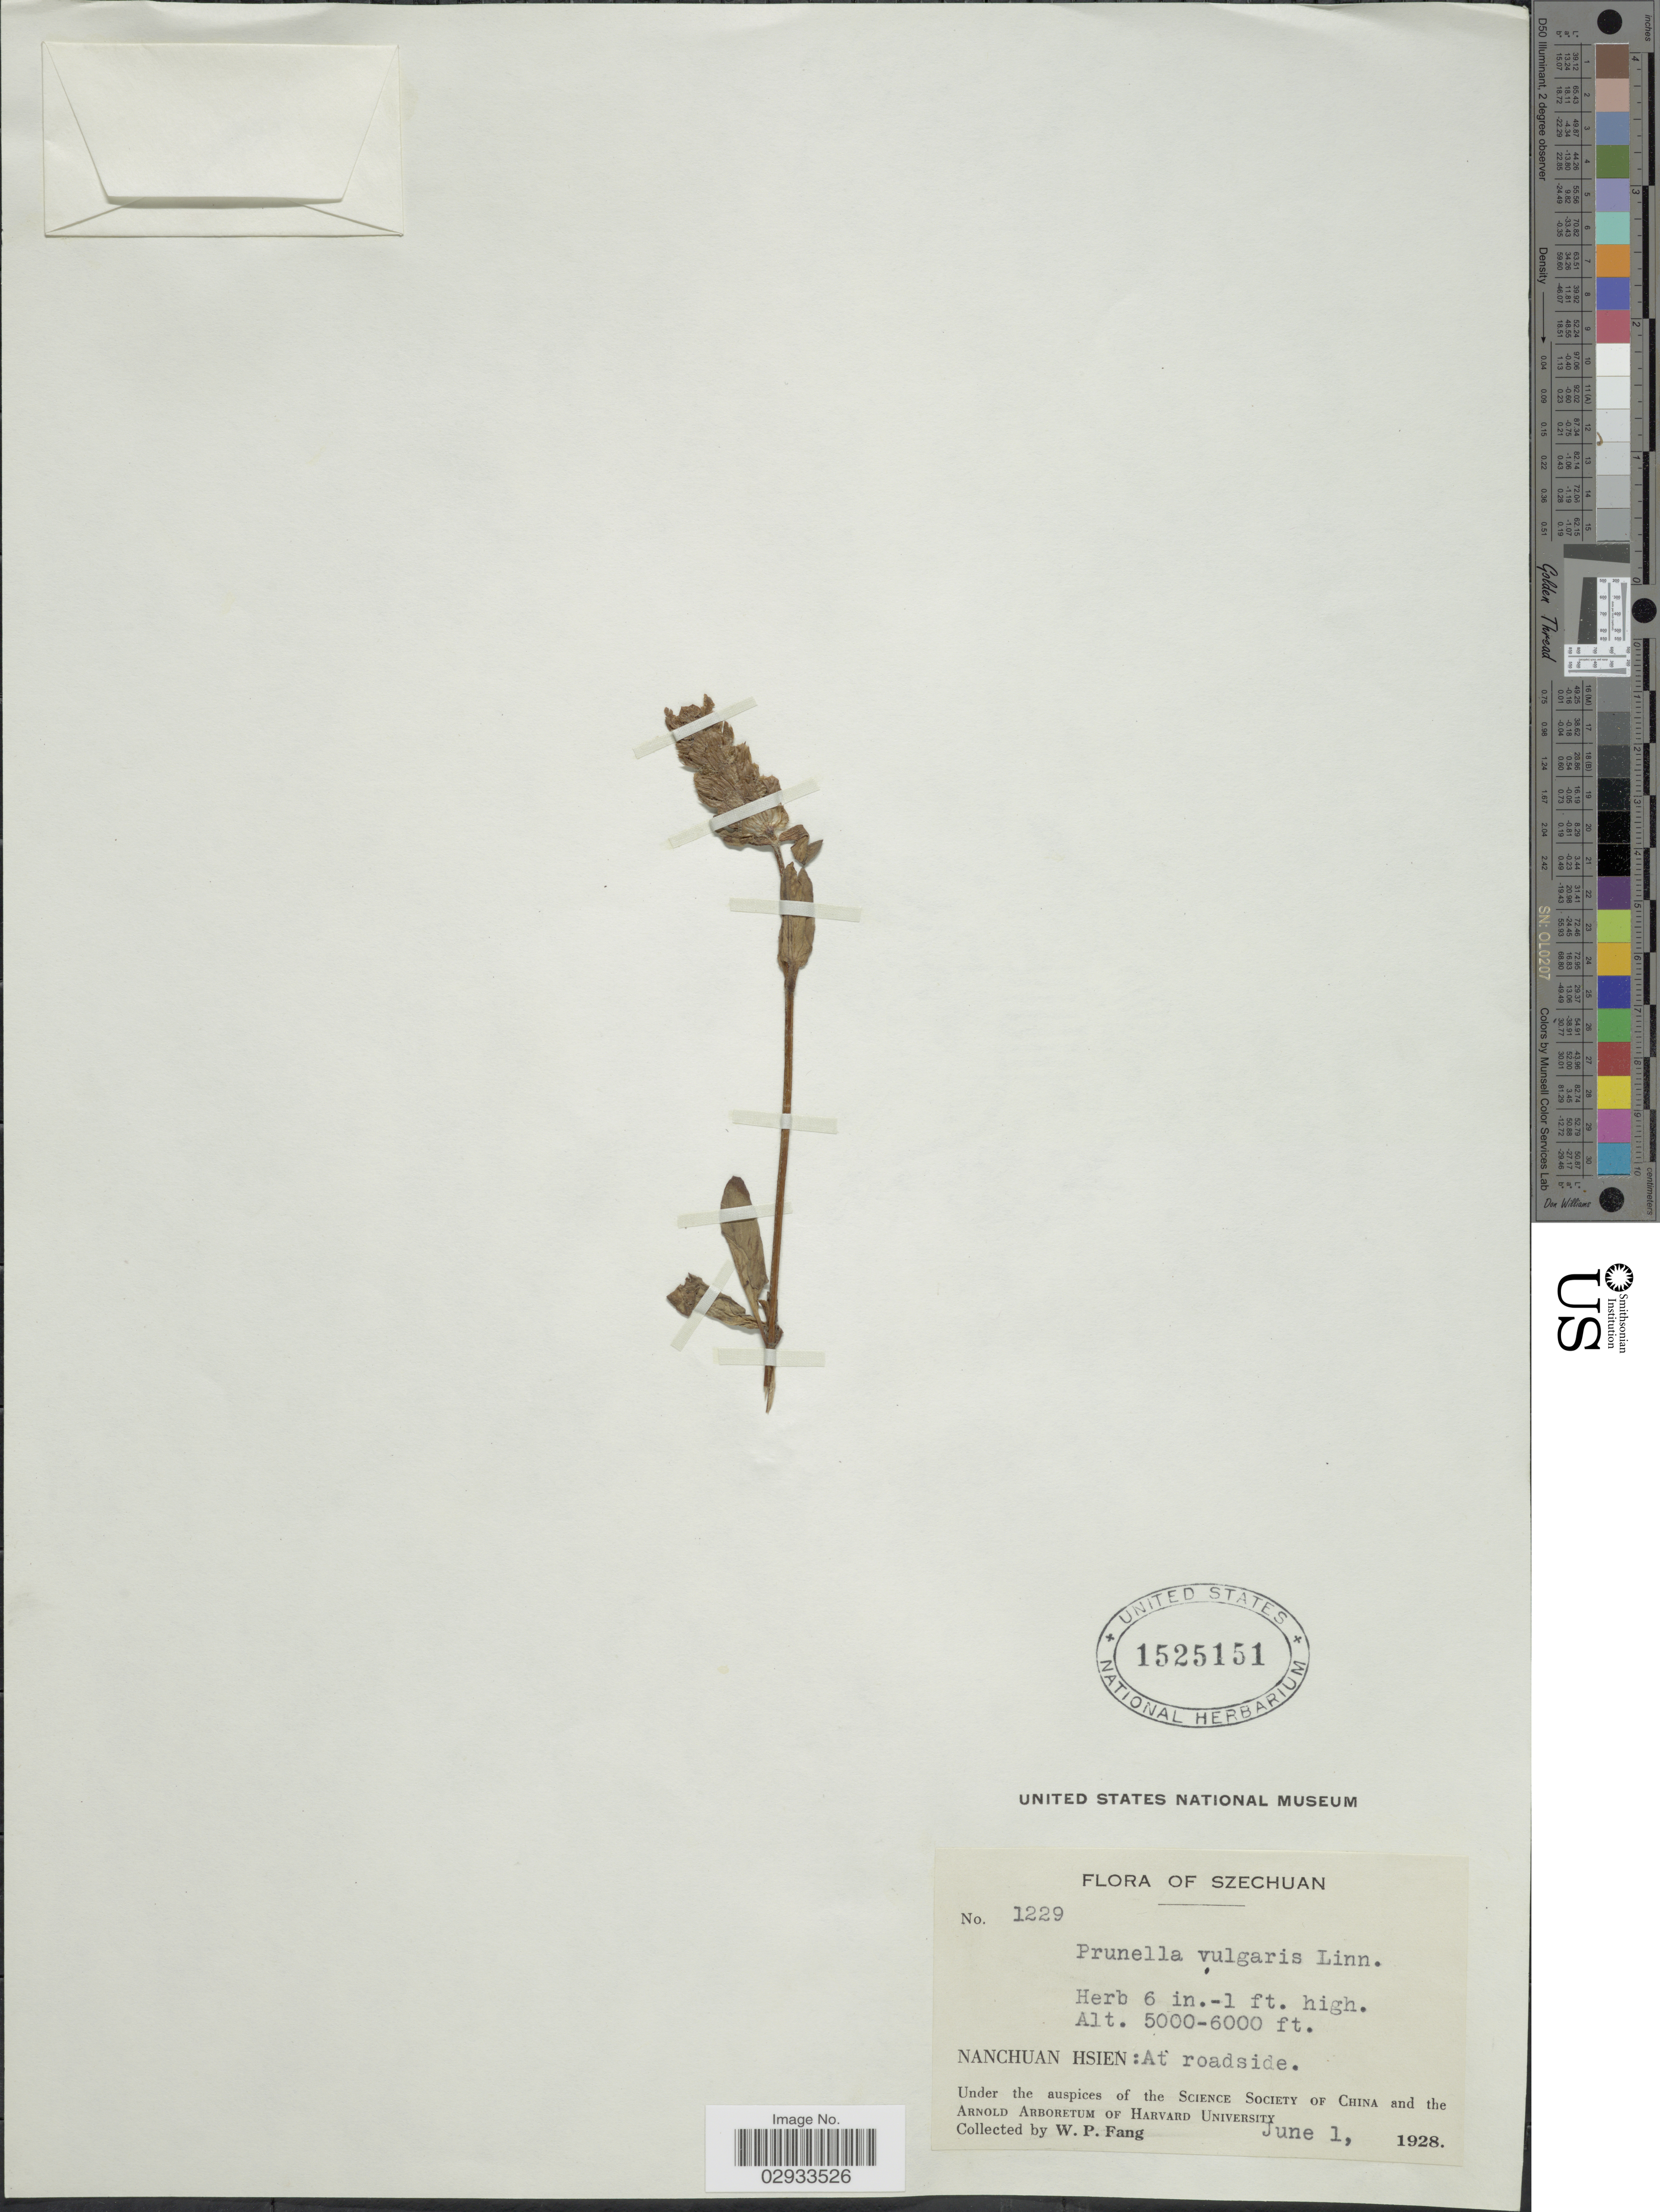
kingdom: Plantae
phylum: Tracheophyta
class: Magnoliopsida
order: Lamiales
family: Lamiaceae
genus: Prunella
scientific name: Prunella vulgaris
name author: L.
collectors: W. P. Fang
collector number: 1229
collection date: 1928-06-01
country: China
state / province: Sichuan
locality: Szechuan, Nanchuan Hsien: At roadside.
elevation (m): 1524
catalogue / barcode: US 1525151